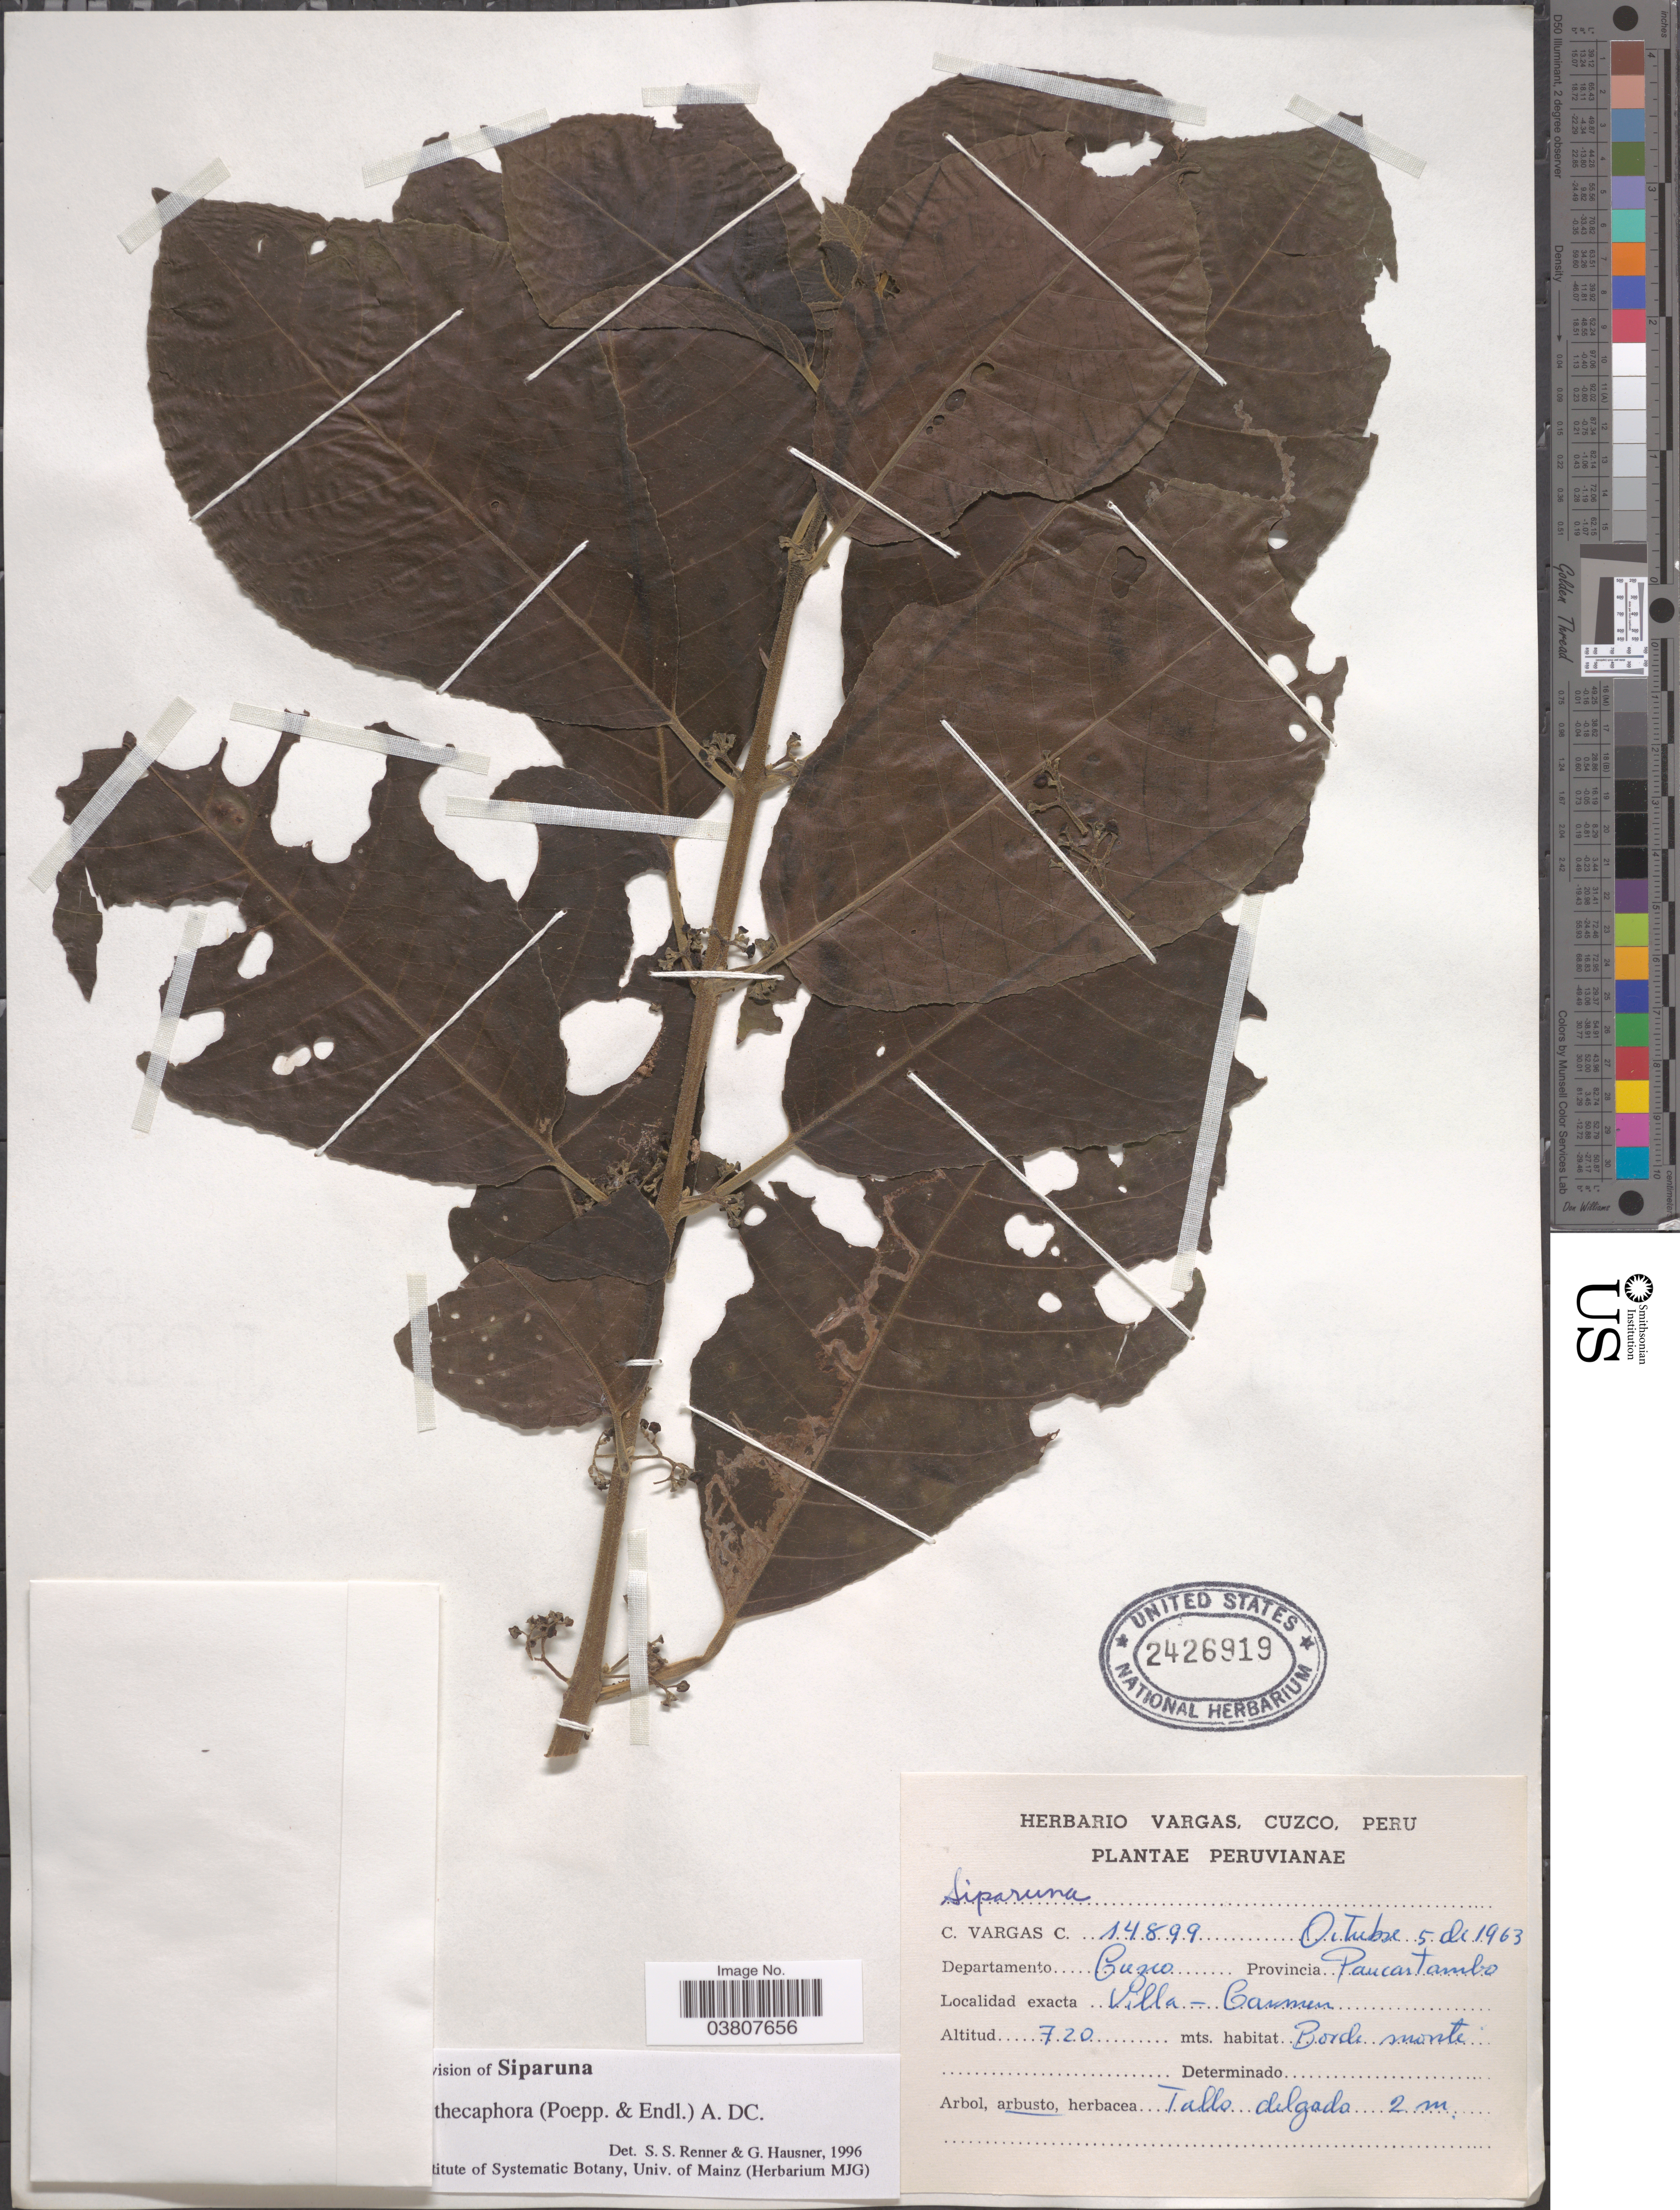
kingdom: Plantae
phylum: Tracheophyta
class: Magnoliopsida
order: Laurales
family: Siparunaceae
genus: Siparuna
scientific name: Siparuna thecaphora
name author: (Poepp. & Endl.) A. DC.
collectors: C. Vargas Calderón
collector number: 14899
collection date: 1963-10-05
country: Peru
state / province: Cusco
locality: Departamento Cusco. Provincia Paucartambo. Villa-Carmen. Borde monte.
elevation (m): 720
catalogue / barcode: US 2426919